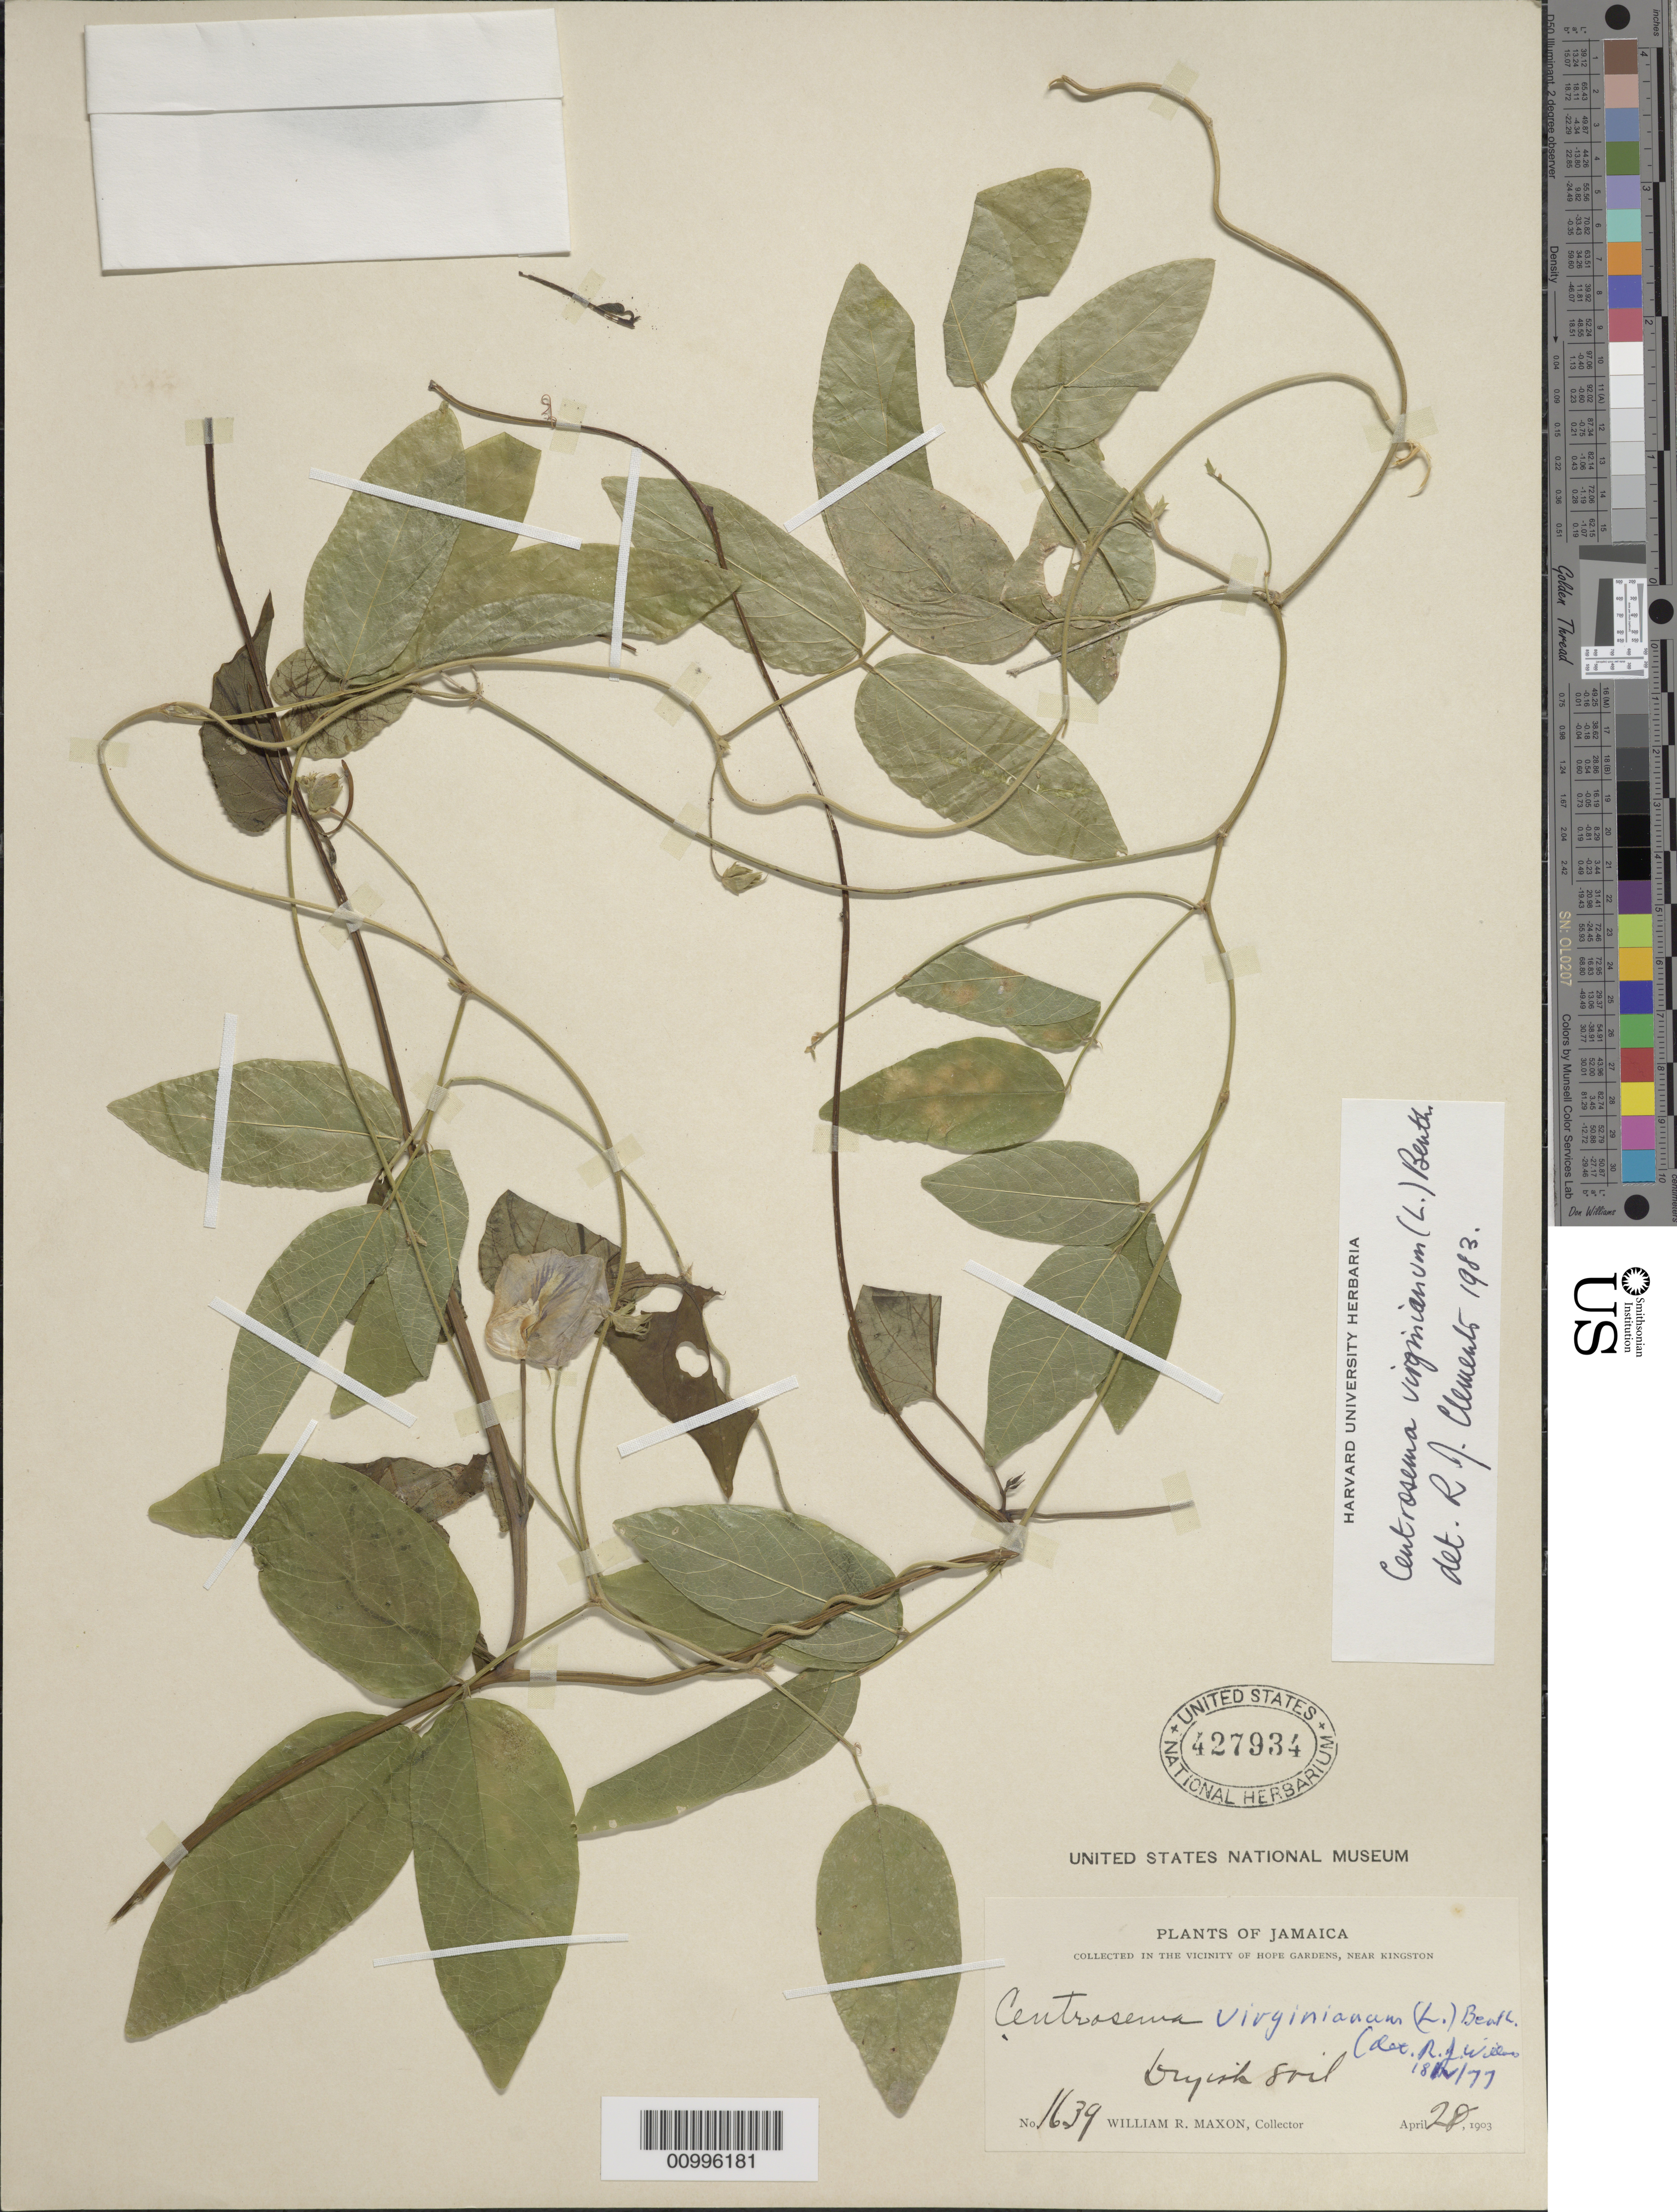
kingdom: Plantae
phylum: Tracheophyta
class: Magnoliopsida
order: Fabales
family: Fabaceae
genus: Centrosema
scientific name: Centrosema virginianum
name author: (L.) Benth.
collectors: W. R. Maxon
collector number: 1639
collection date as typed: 28 Apr 1903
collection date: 1903-04-28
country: Jamaica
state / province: Kingston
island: Jamaica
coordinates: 0 N, 0 E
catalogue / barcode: US 427934